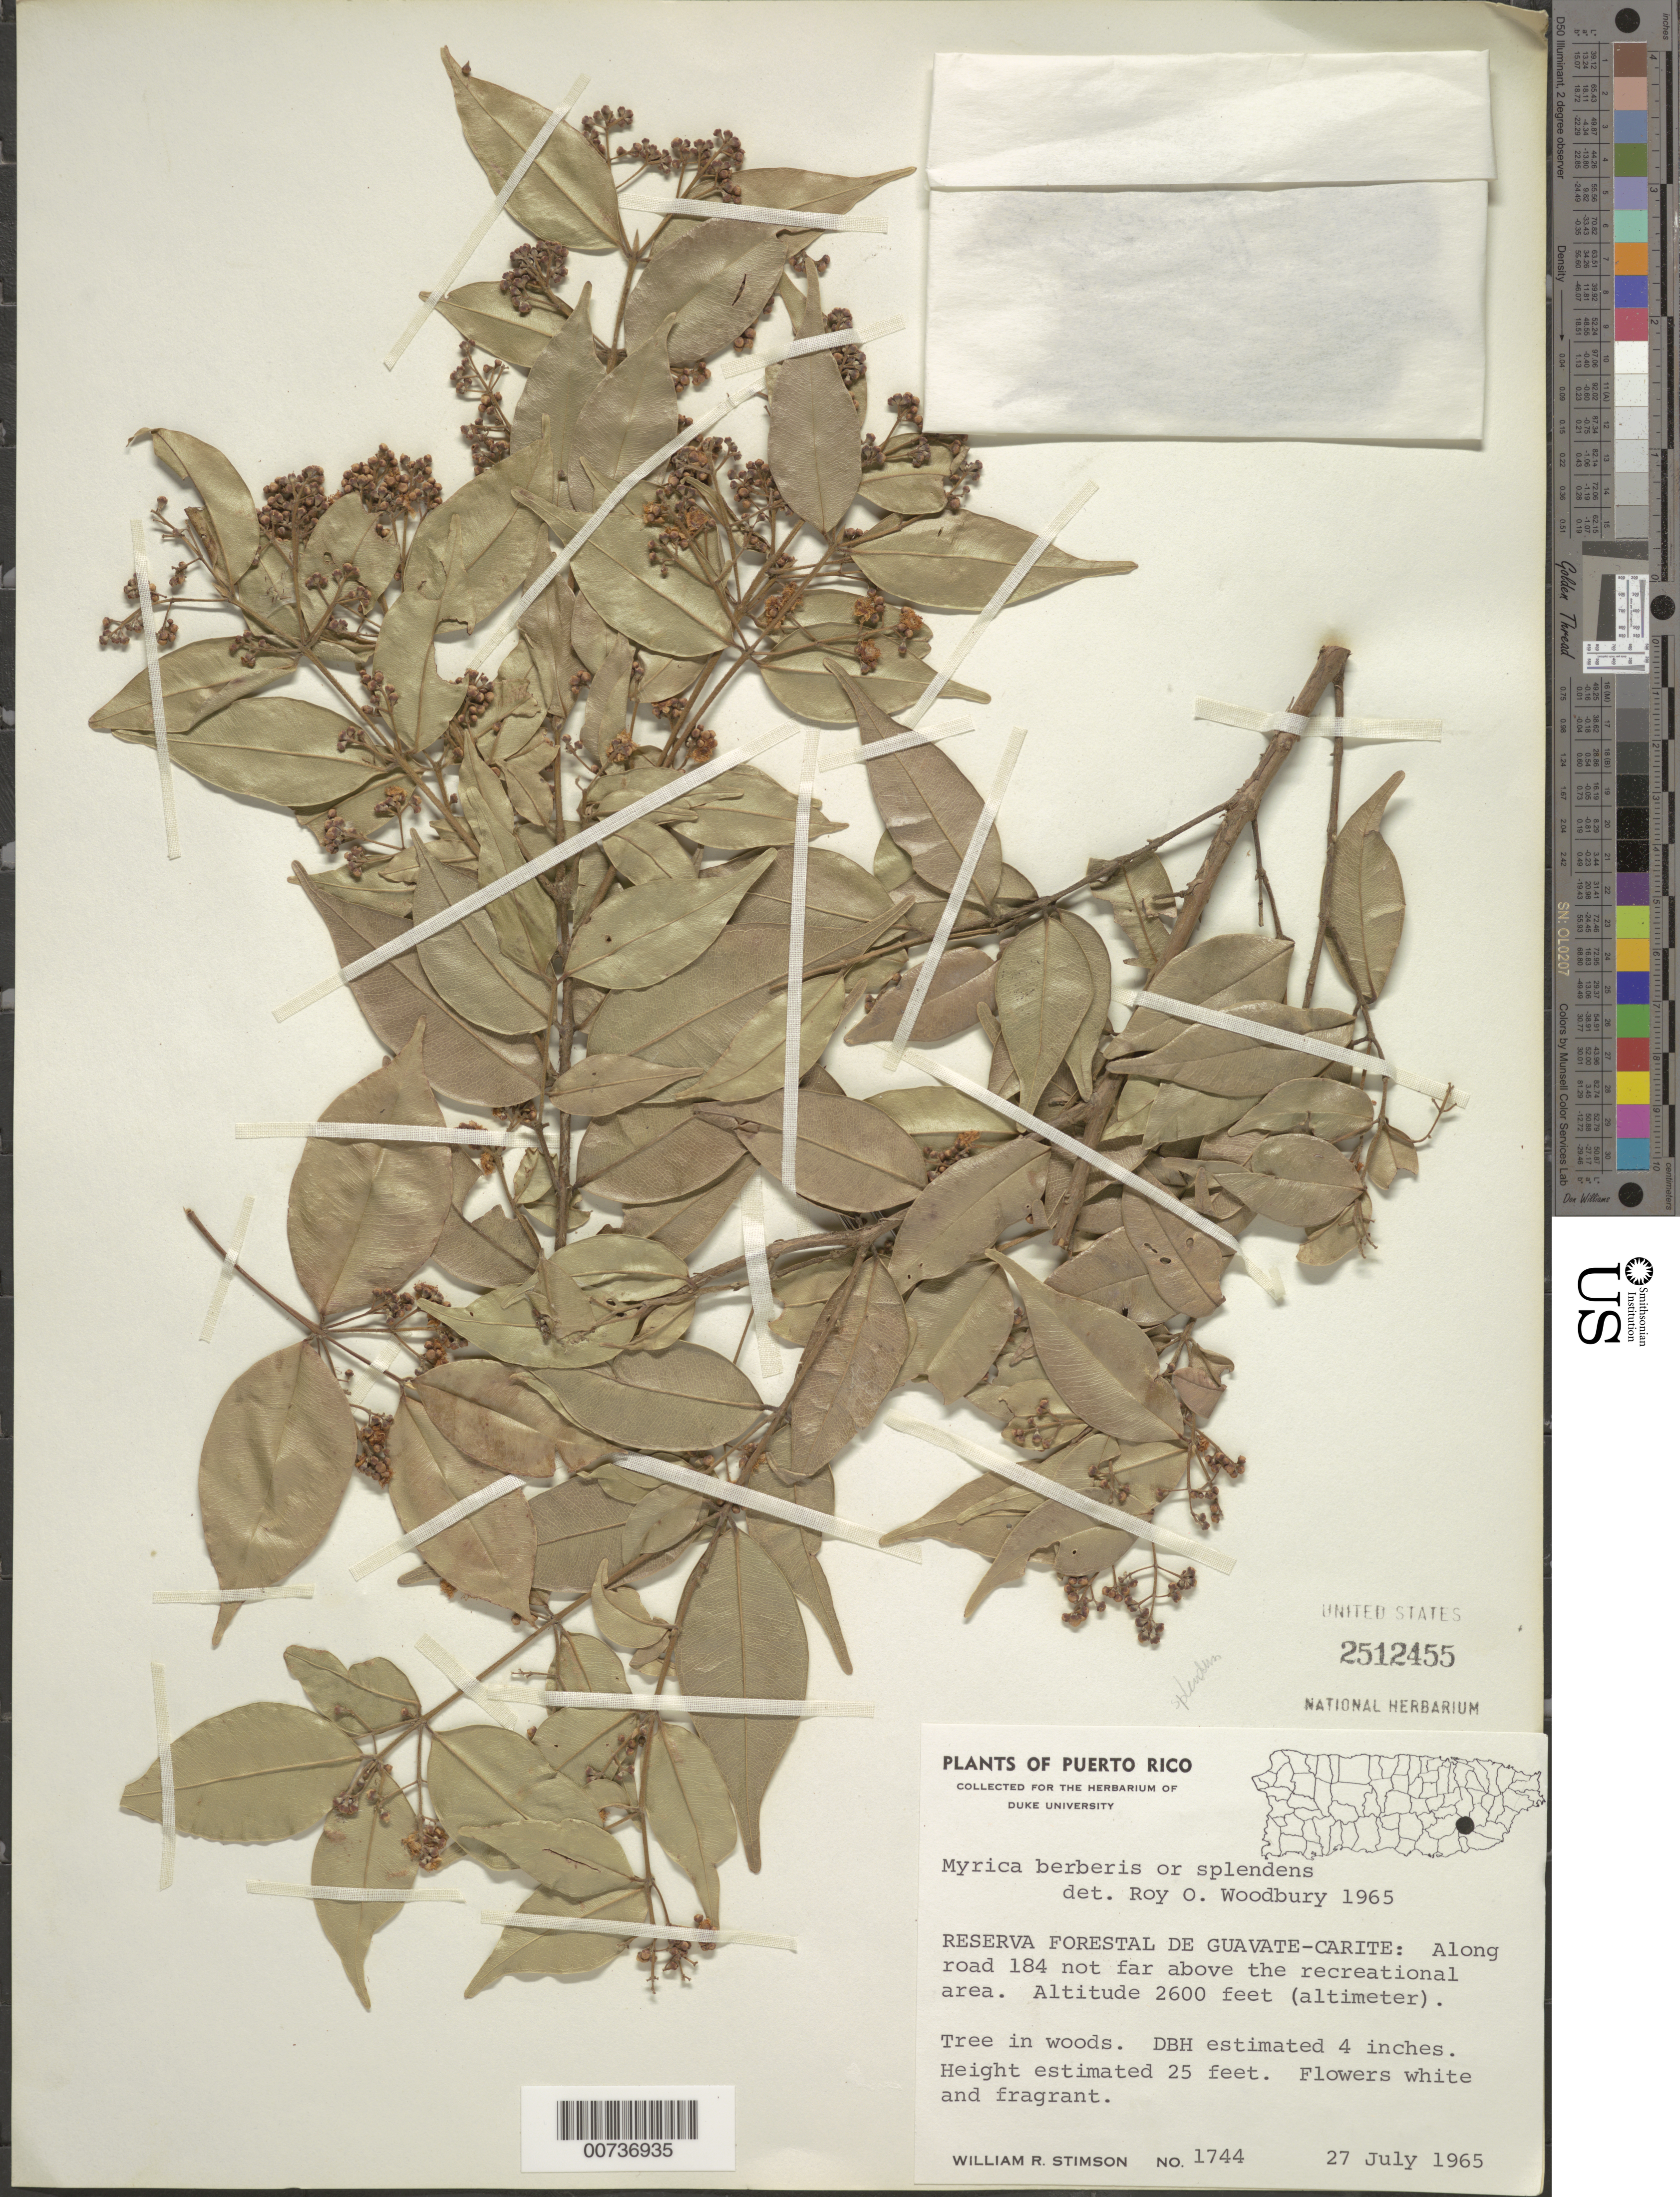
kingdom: Plantae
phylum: Tracheophyta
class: Magnoliopsida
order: Myrtales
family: Myrtaceae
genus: Myrcia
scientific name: Myrcia splendens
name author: (Sw.) DC.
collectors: W. R. Stimson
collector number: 1744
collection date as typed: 27 Jul 1965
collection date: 1965-07-27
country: Puerto Rico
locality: Reserva Forestal de Guavate-Carite: along Road 184 not far above the recreational area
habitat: Tree in woods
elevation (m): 792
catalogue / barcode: US 2512455